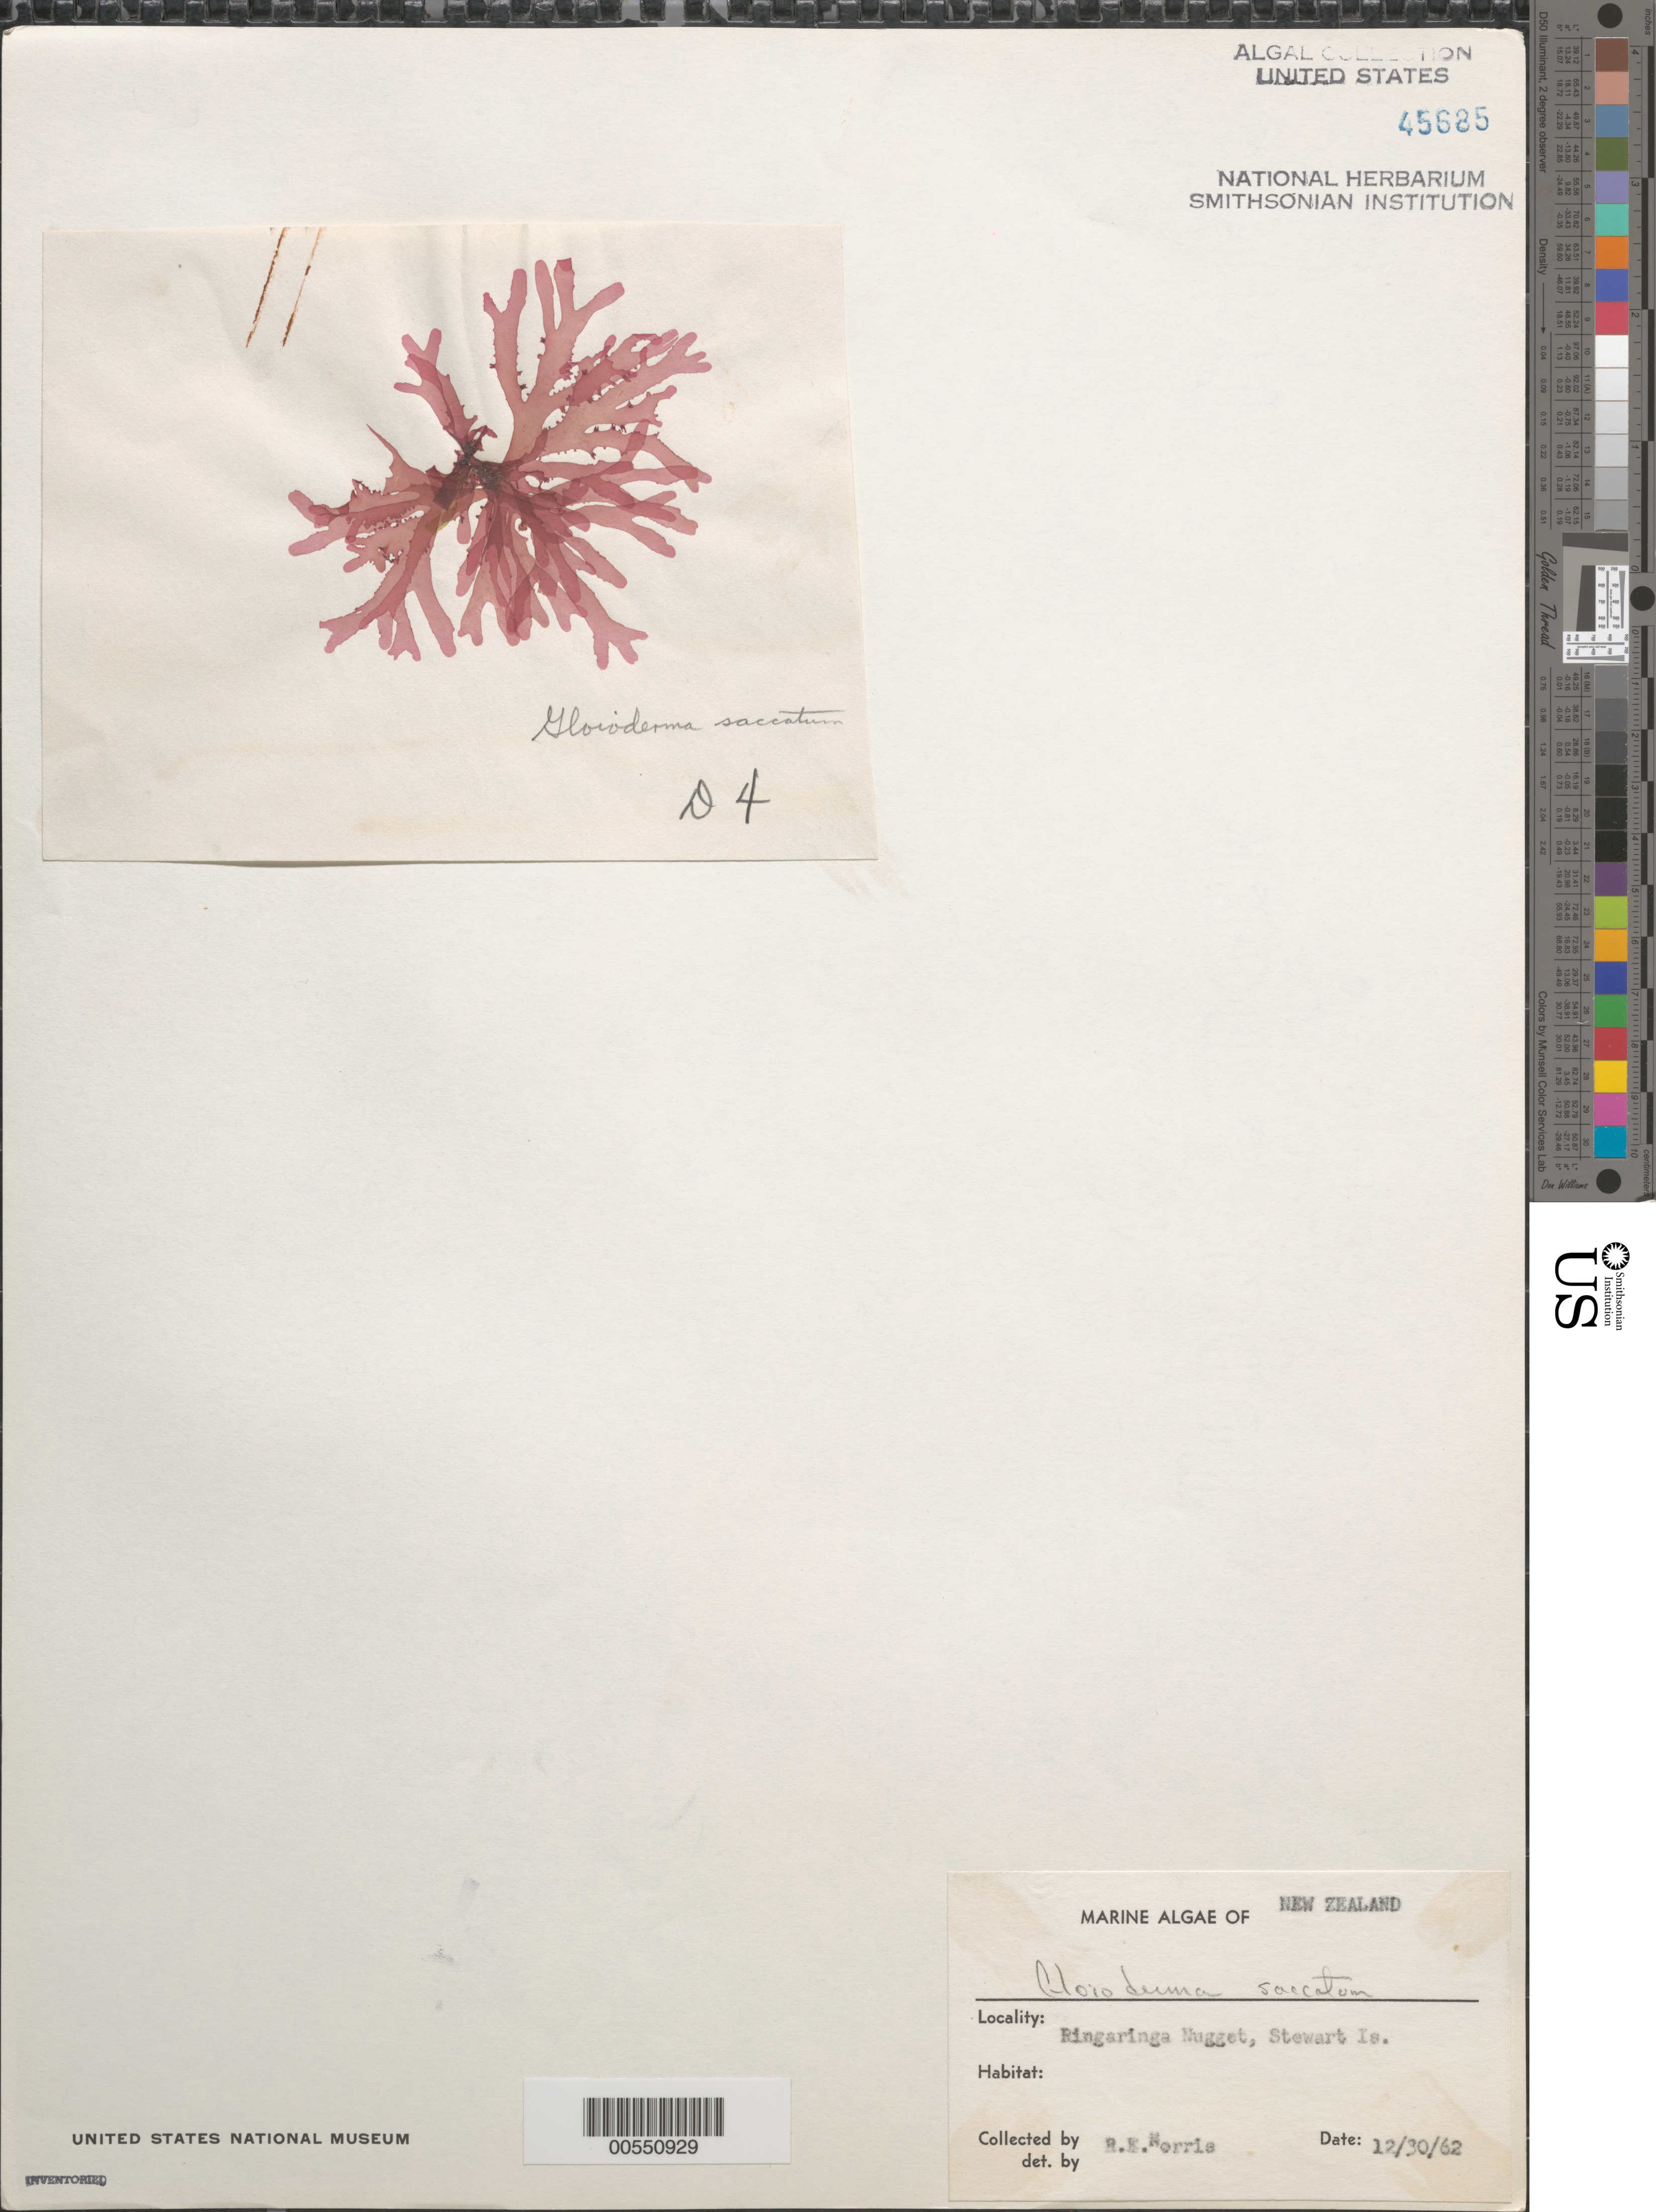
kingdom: Plantae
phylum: Rhodophyta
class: Florideophyceae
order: Rhodymeniales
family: Faucheaceae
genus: Gloiocladia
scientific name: Gloiocladia saccata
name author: (J. Agardh) R.E. Norris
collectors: R. E. Norris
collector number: D4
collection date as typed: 30 Dec 1962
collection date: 1962-12-30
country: New Zealand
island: Stewart Island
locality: Ringaringa Nugget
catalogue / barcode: US 45685